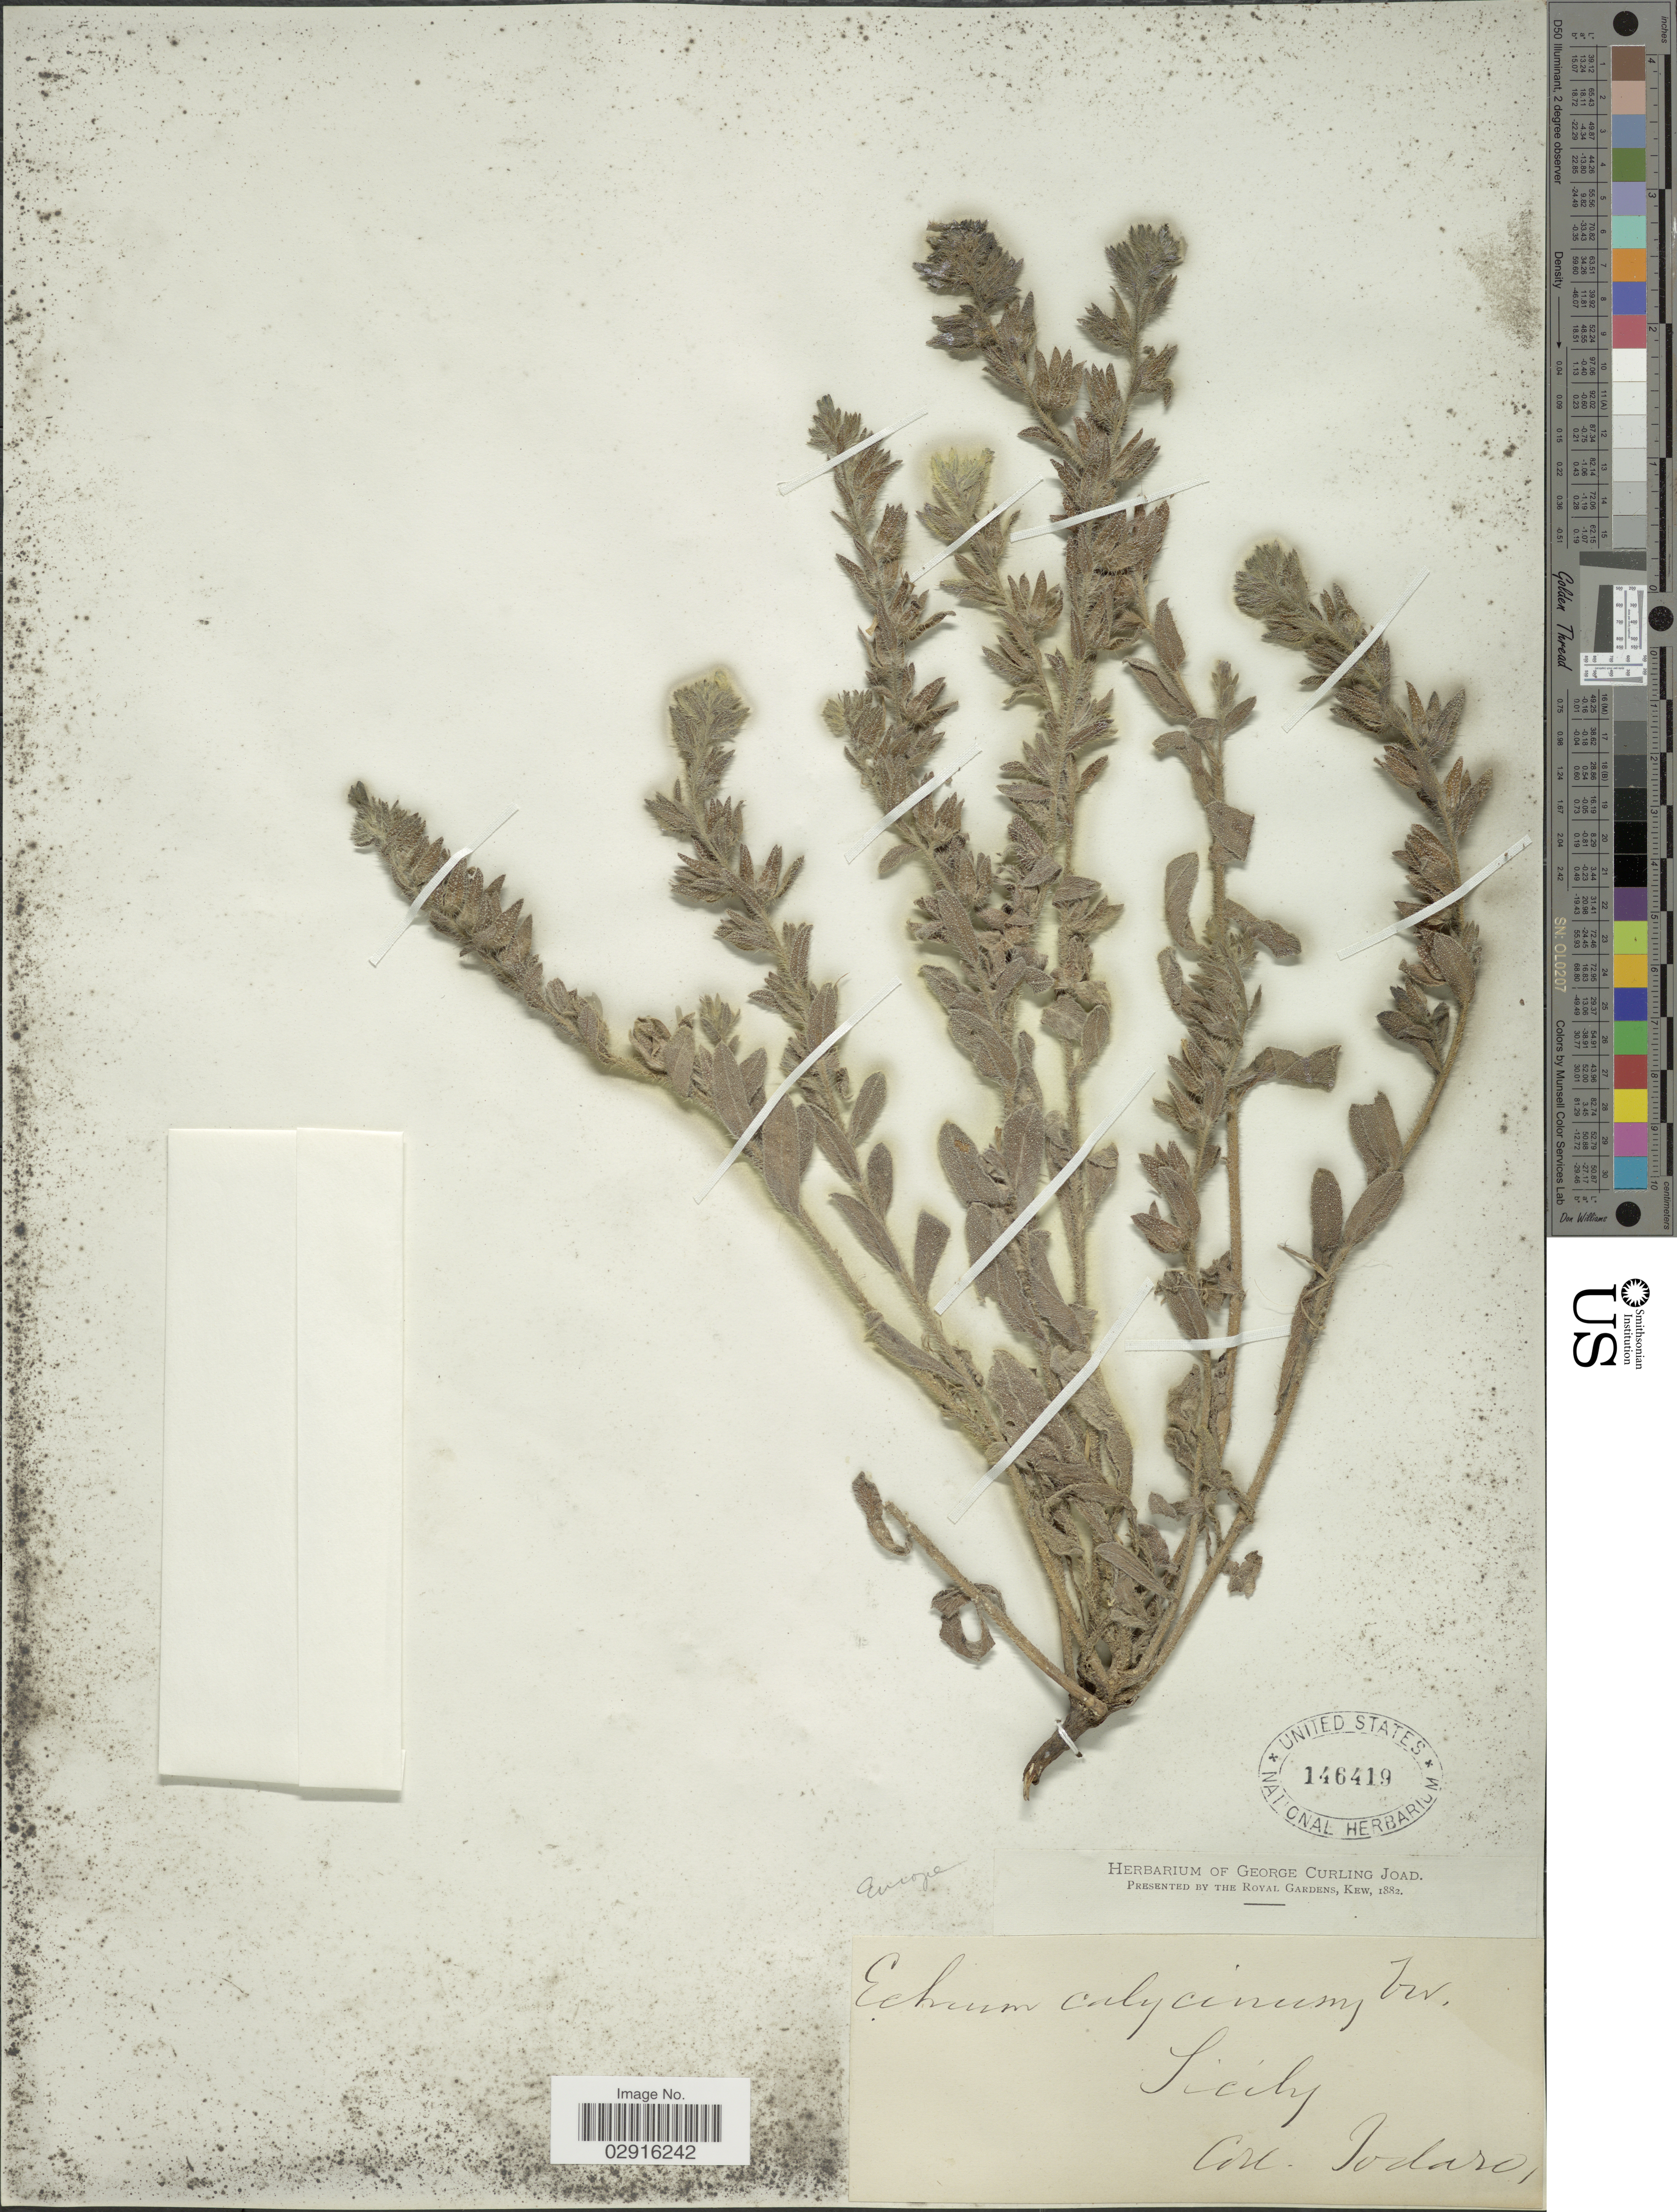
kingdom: Plantae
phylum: Tracheophyta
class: Magnoliopsida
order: Boraginales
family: Boraginaceae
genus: Echium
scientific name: Echium calycinum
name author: Viv.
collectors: Todaro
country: Italy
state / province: Siciliana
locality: Sicily.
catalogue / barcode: US 146419